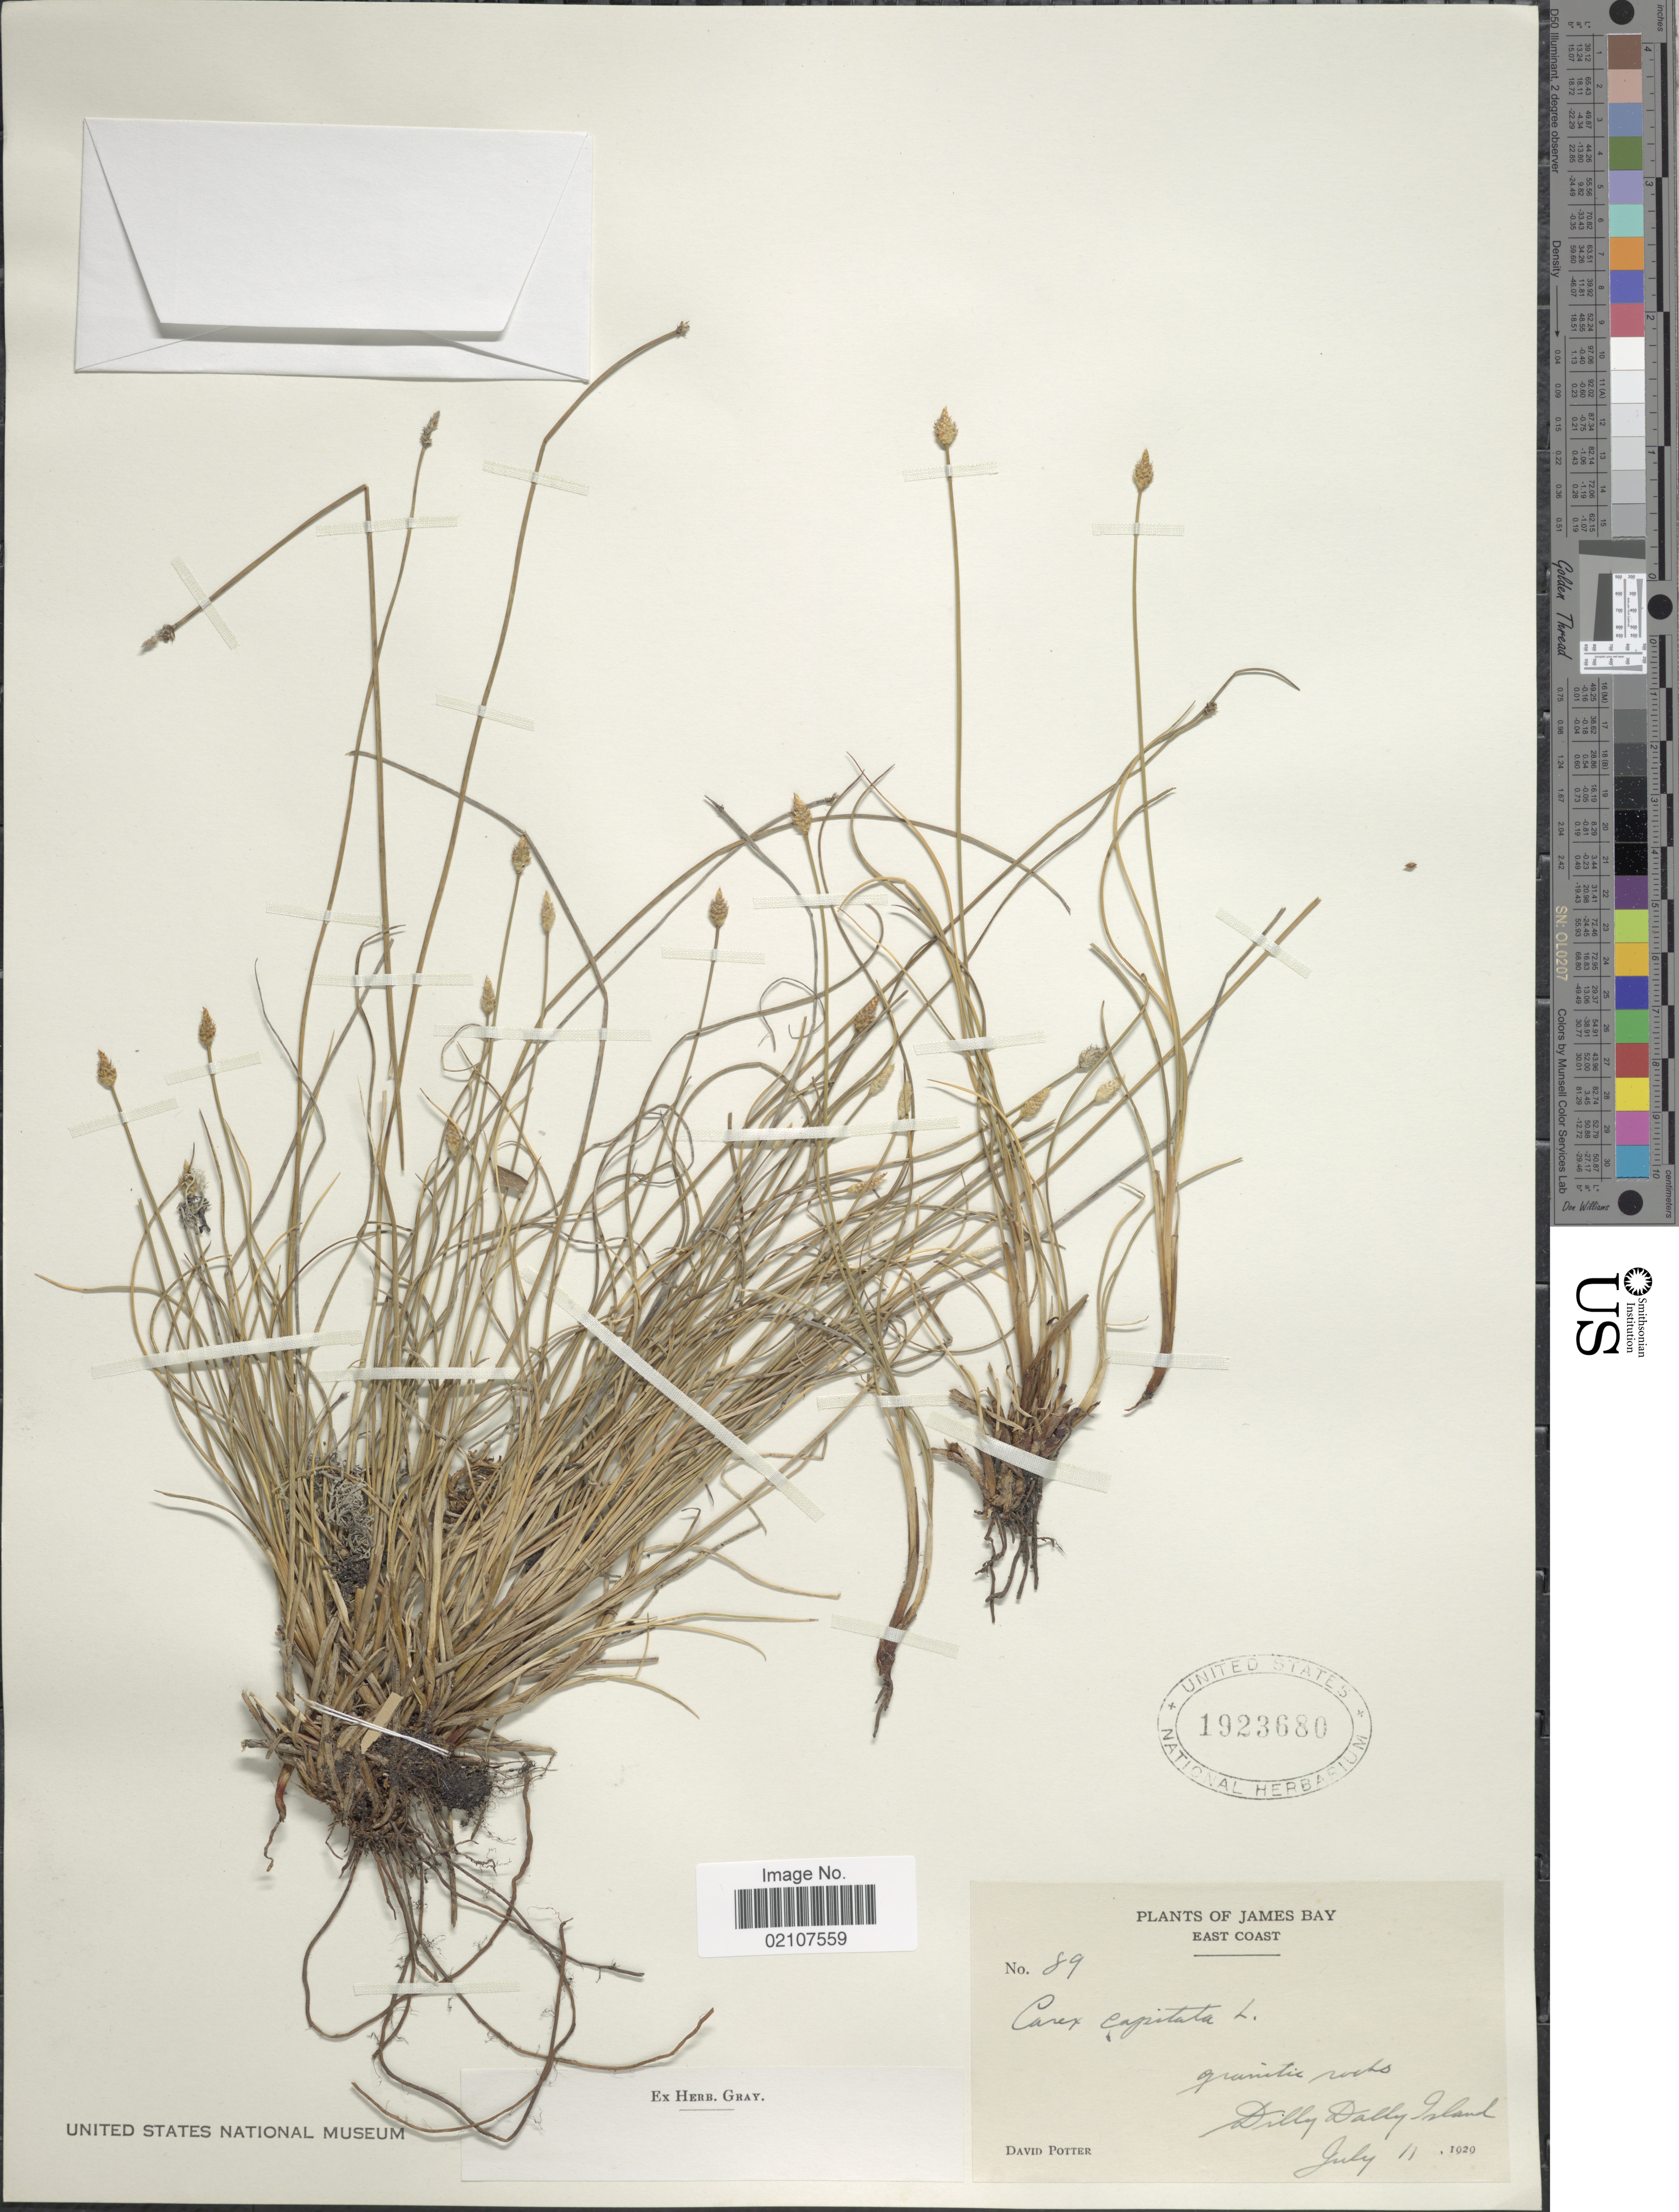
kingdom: Plantae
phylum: Tracheophyta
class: Liliopsida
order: Poales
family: Cyperaceae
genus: Carex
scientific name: Carex capitata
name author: L.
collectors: D. Potter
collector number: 89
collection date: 1929-07-11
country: Canada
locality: James Bay, East Coast, granite rocks, Dilly Dally Island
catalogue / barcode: US 1923680